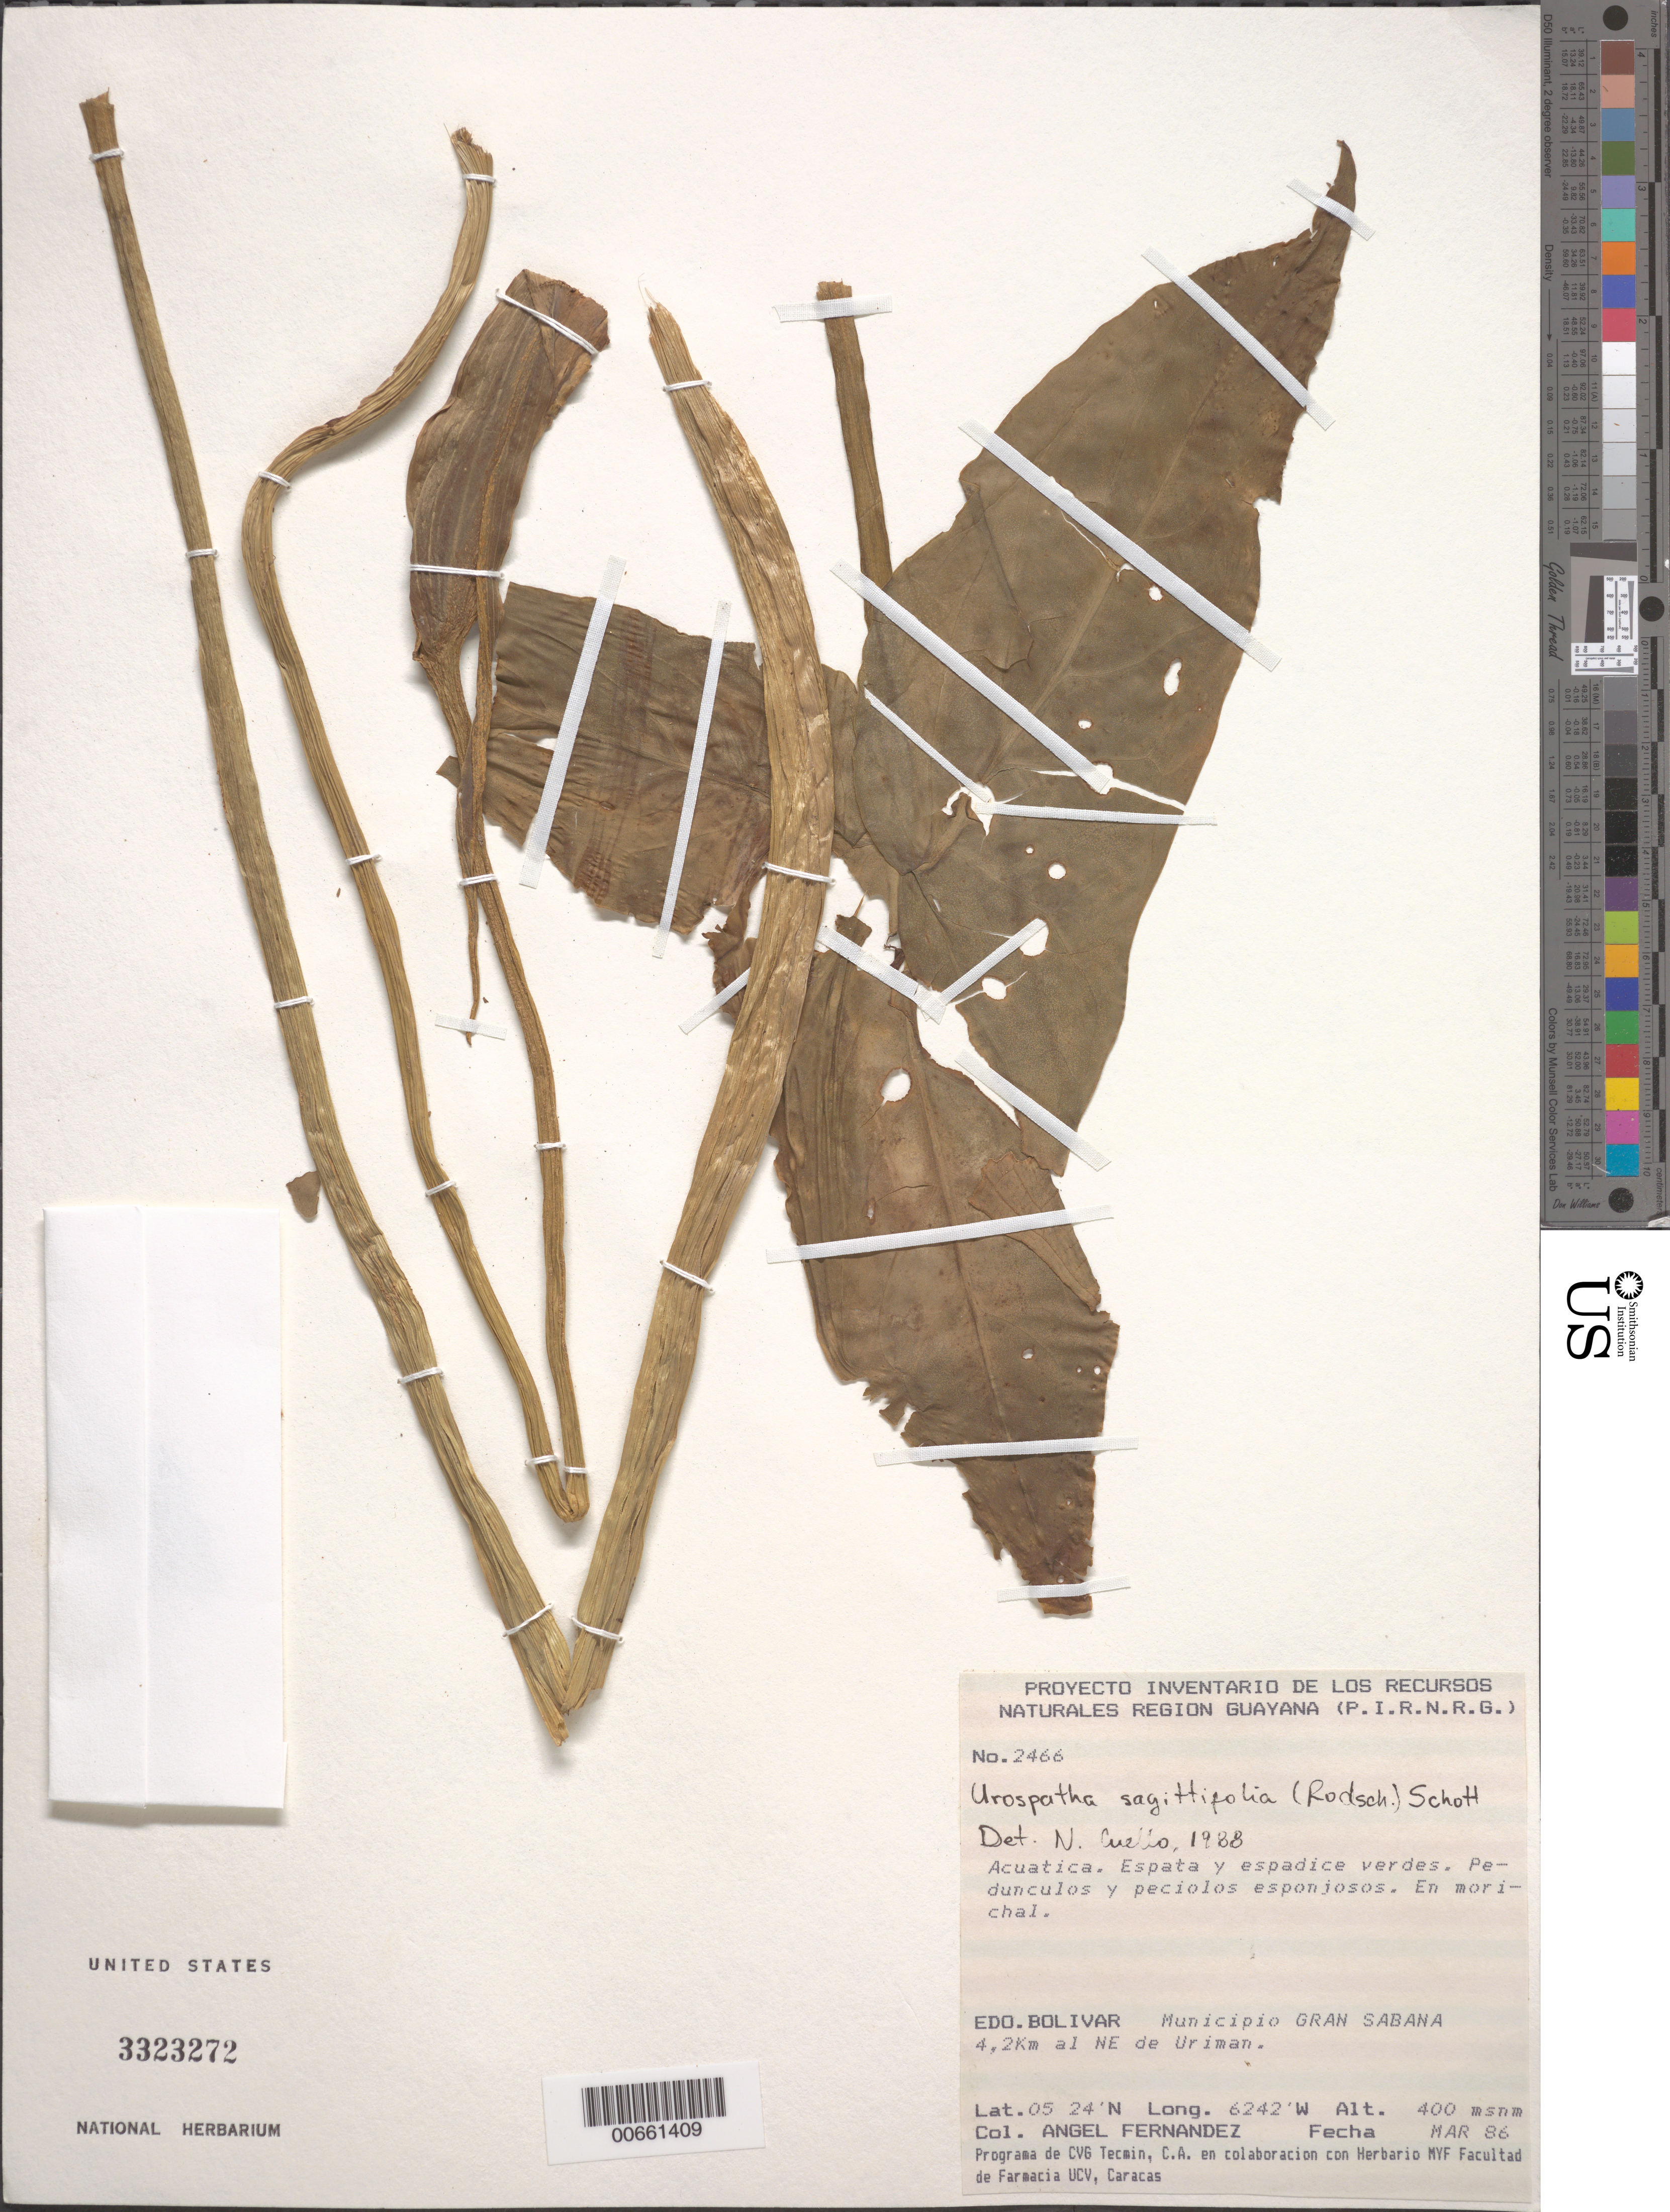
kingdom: Plantae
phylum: Tracheophyta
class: Liliopsida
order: Alismatales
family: Araceae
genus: Urospatha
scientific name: Urospatha sagittifolia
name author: (Rudge) Schott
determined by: Cuello, Nidia L.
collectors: A. Fernández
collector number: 2466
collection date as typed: Mar-86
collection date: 1986-03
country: Venezuela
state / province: Bolívar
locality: Mun. Gran Sabana, 4.2 km NE de Uriman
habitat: Grove of moriches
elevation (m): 400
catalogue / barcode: US 3323272